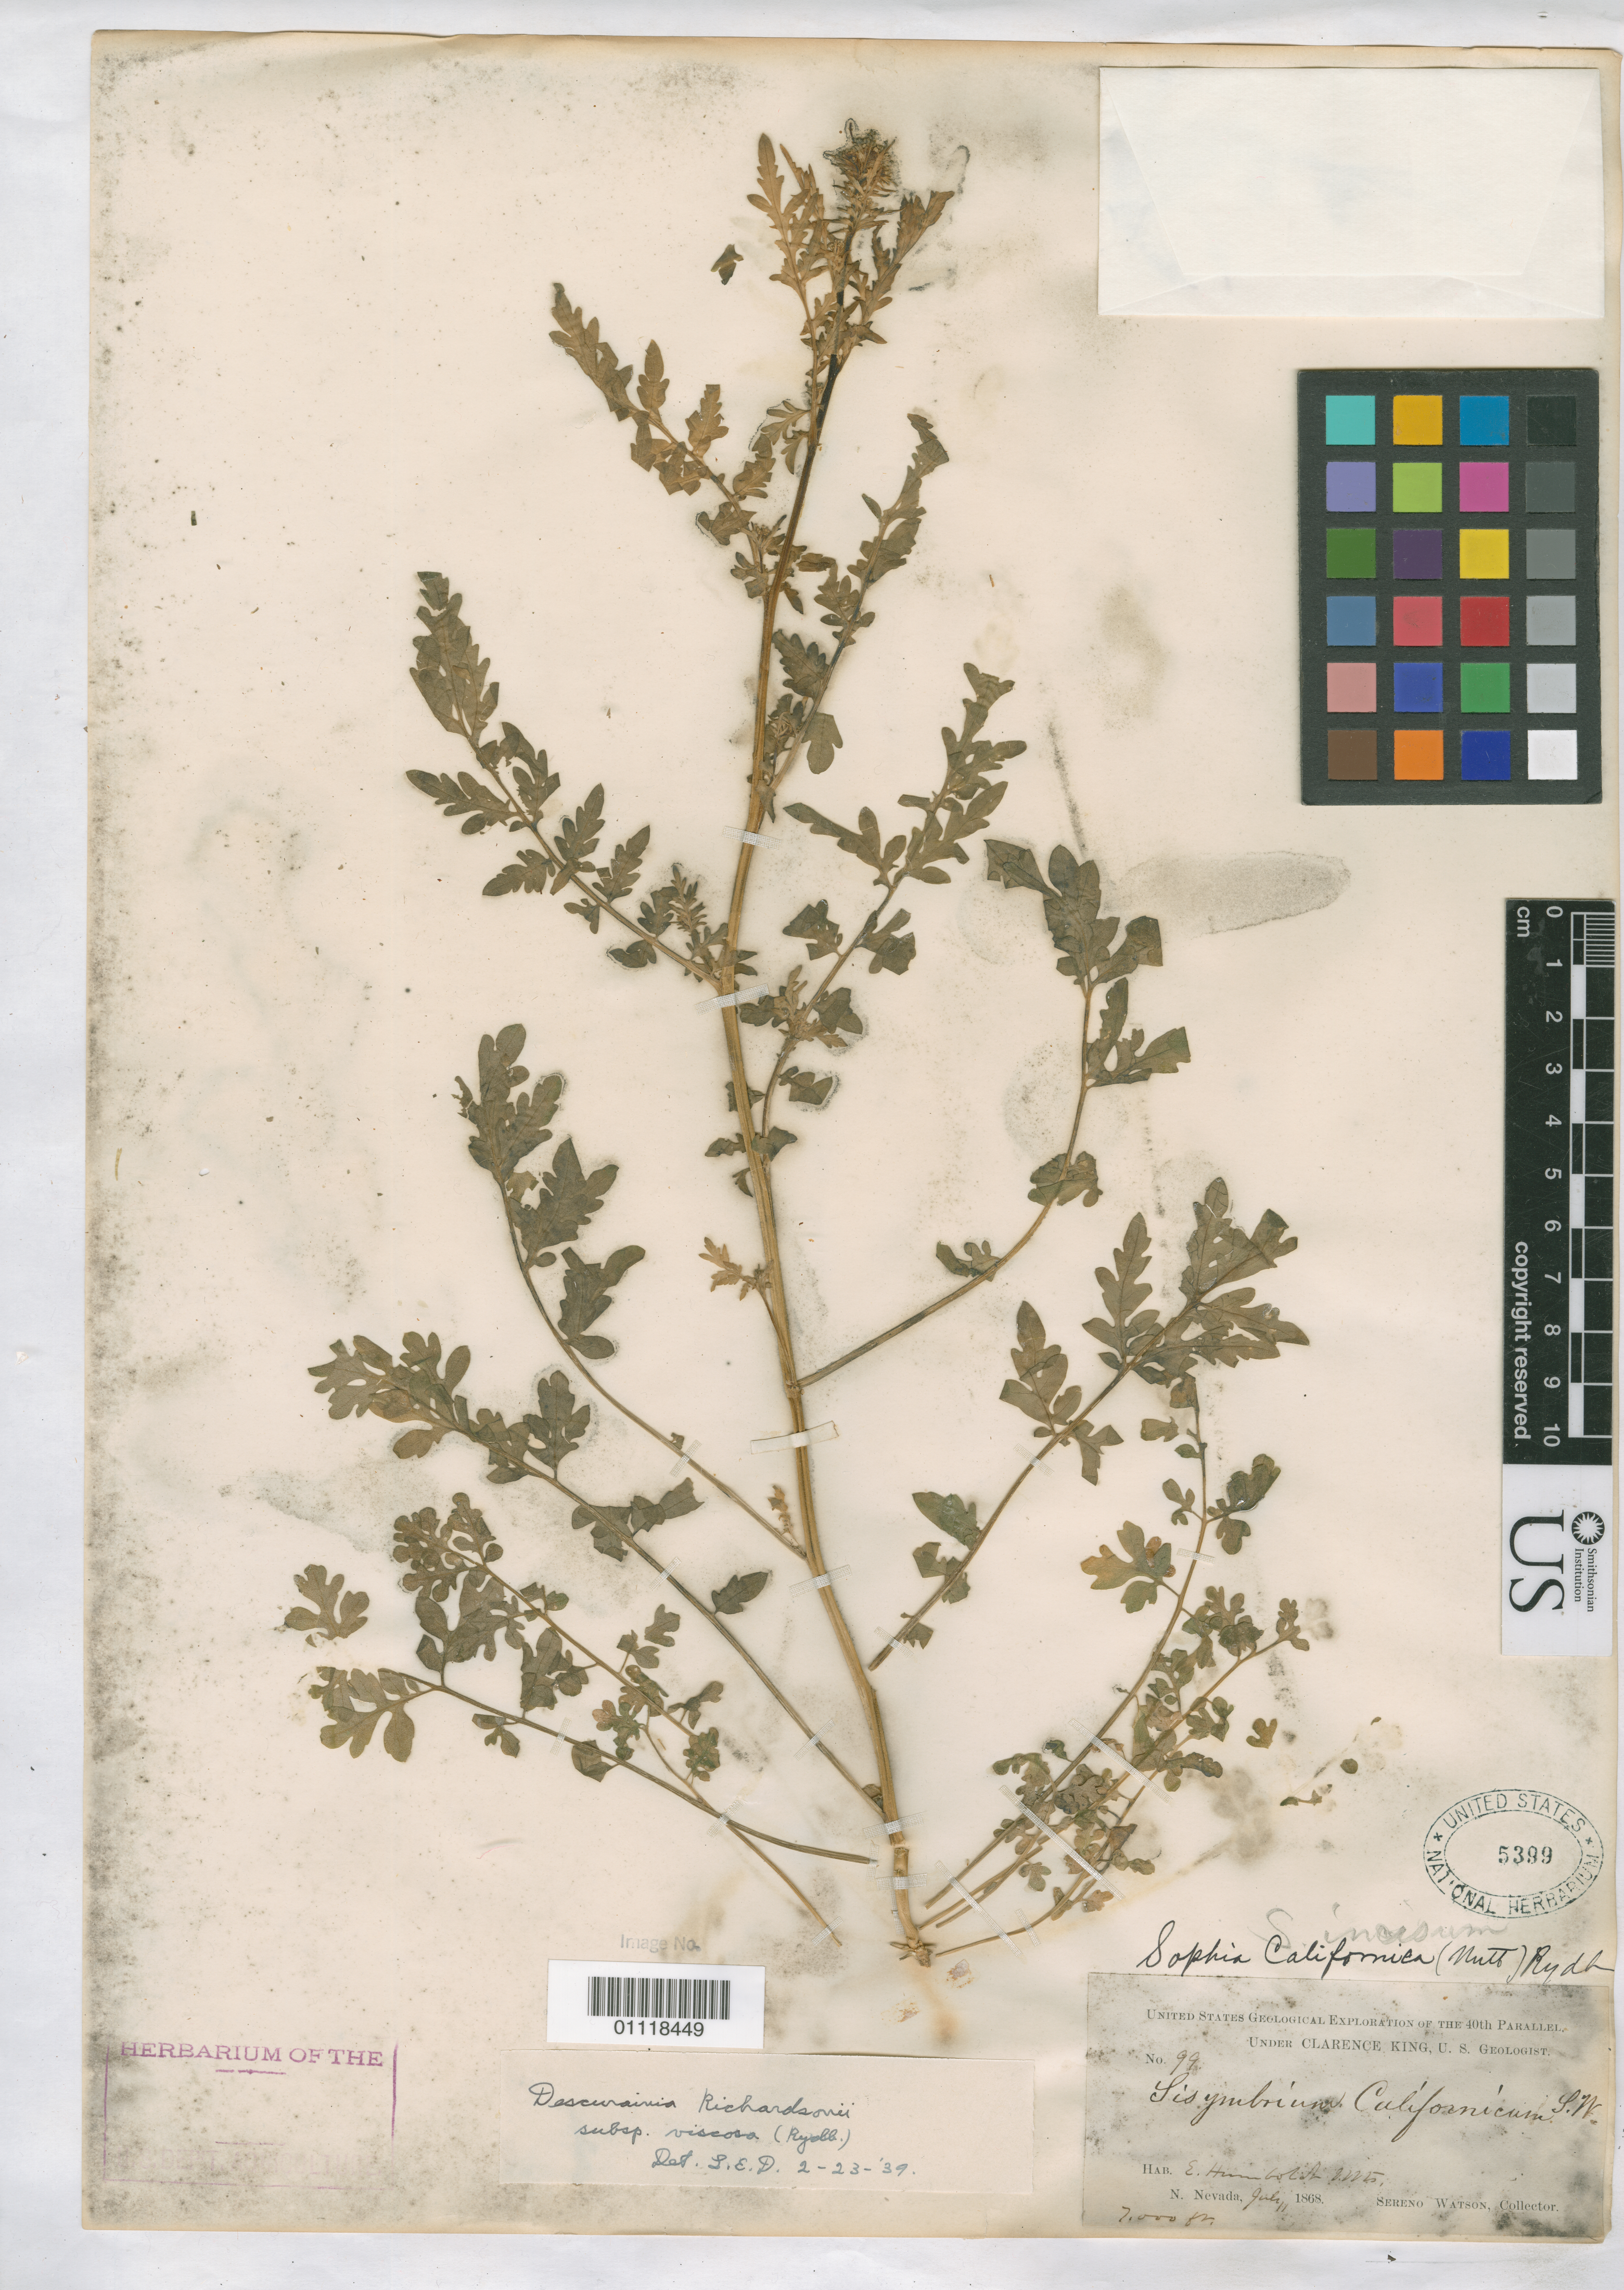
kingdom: Plantae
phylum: Tracheophyta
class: Magnoliopsida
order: Brassicales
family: Brassicaceae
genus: Descurainia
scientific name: Descurainia richardsonii subsp. viscosa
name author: (Rydb.) Detling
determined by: Detling, L. E.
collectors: S. Watson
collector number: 99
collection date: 1868-06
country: United States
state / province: Nevada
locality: Humboldt Mts., N. Nevada.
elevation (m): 2134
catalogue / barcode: US 5399